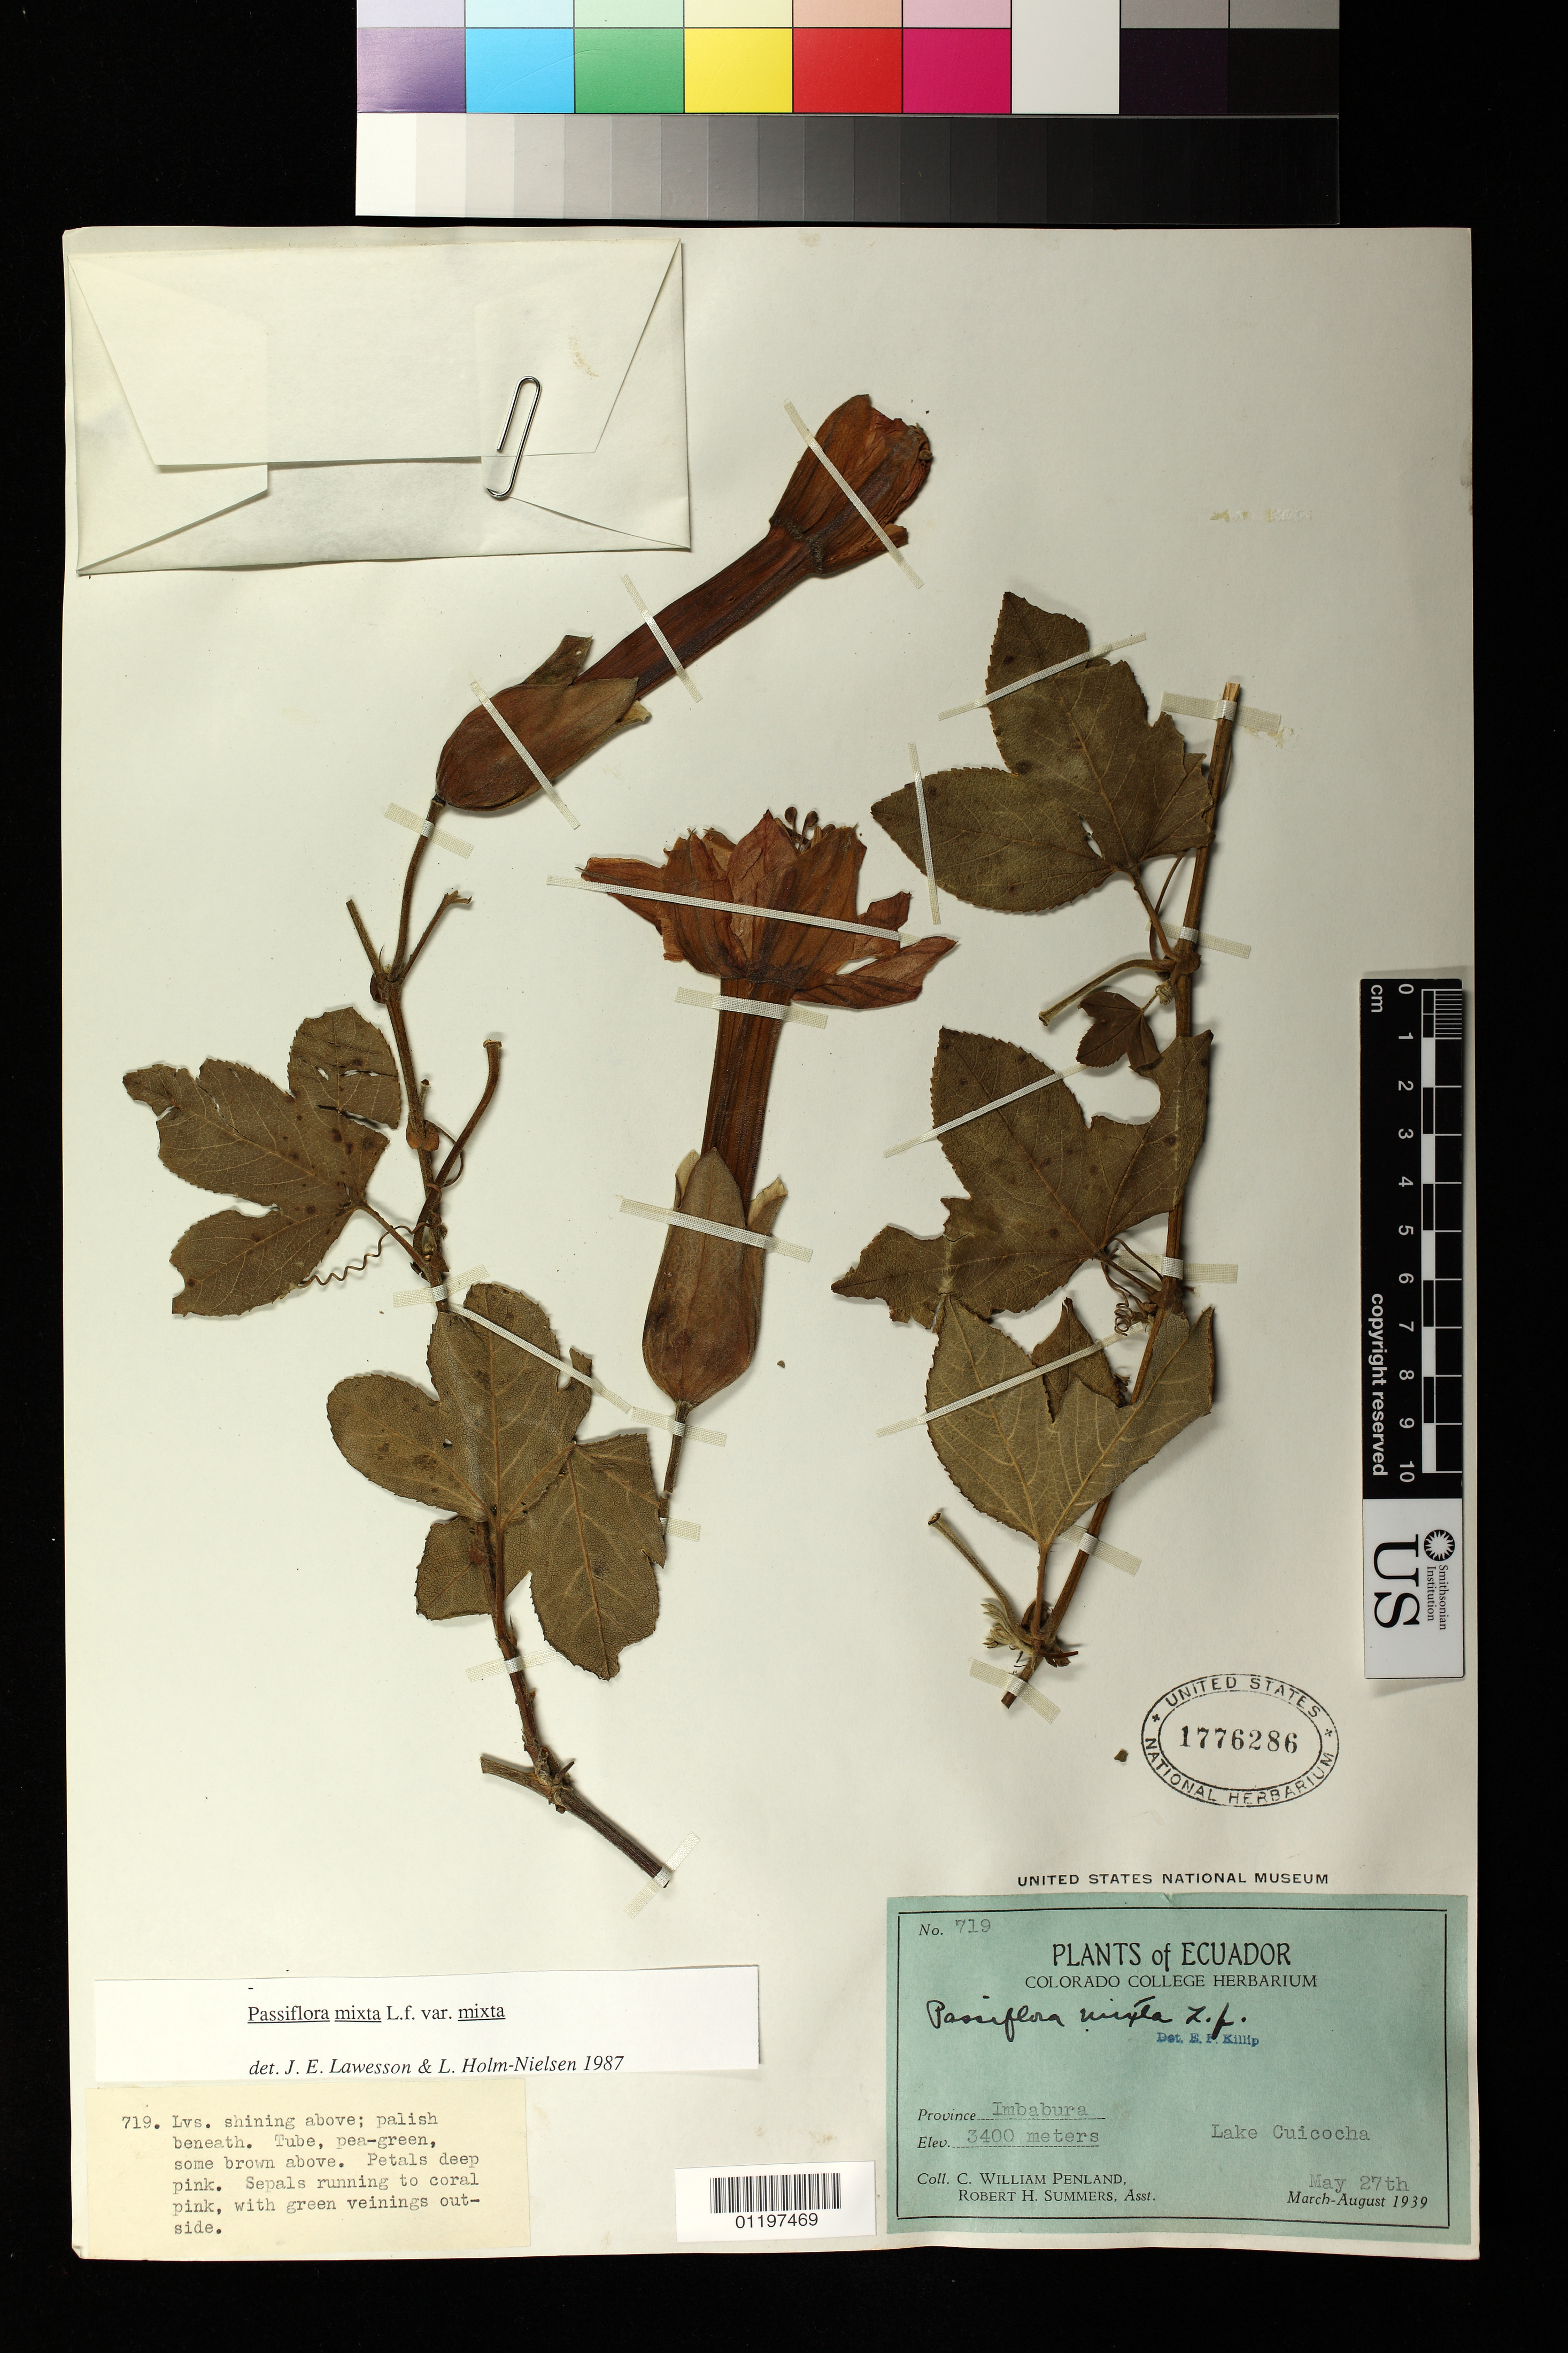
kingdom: Plantae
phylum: Tracheophyta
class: Magnoliopsida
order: Malpighiales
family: Passifloraceae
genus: Passiflora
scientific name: Passiflora mixta var. mixta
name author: L. f.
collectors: C. W. Penland & R. Summers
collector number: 719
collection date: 1939-05-27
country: Ecuador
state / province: Imbabura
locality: Lake Cuicocha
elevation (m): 3400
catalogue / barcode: US 1776286